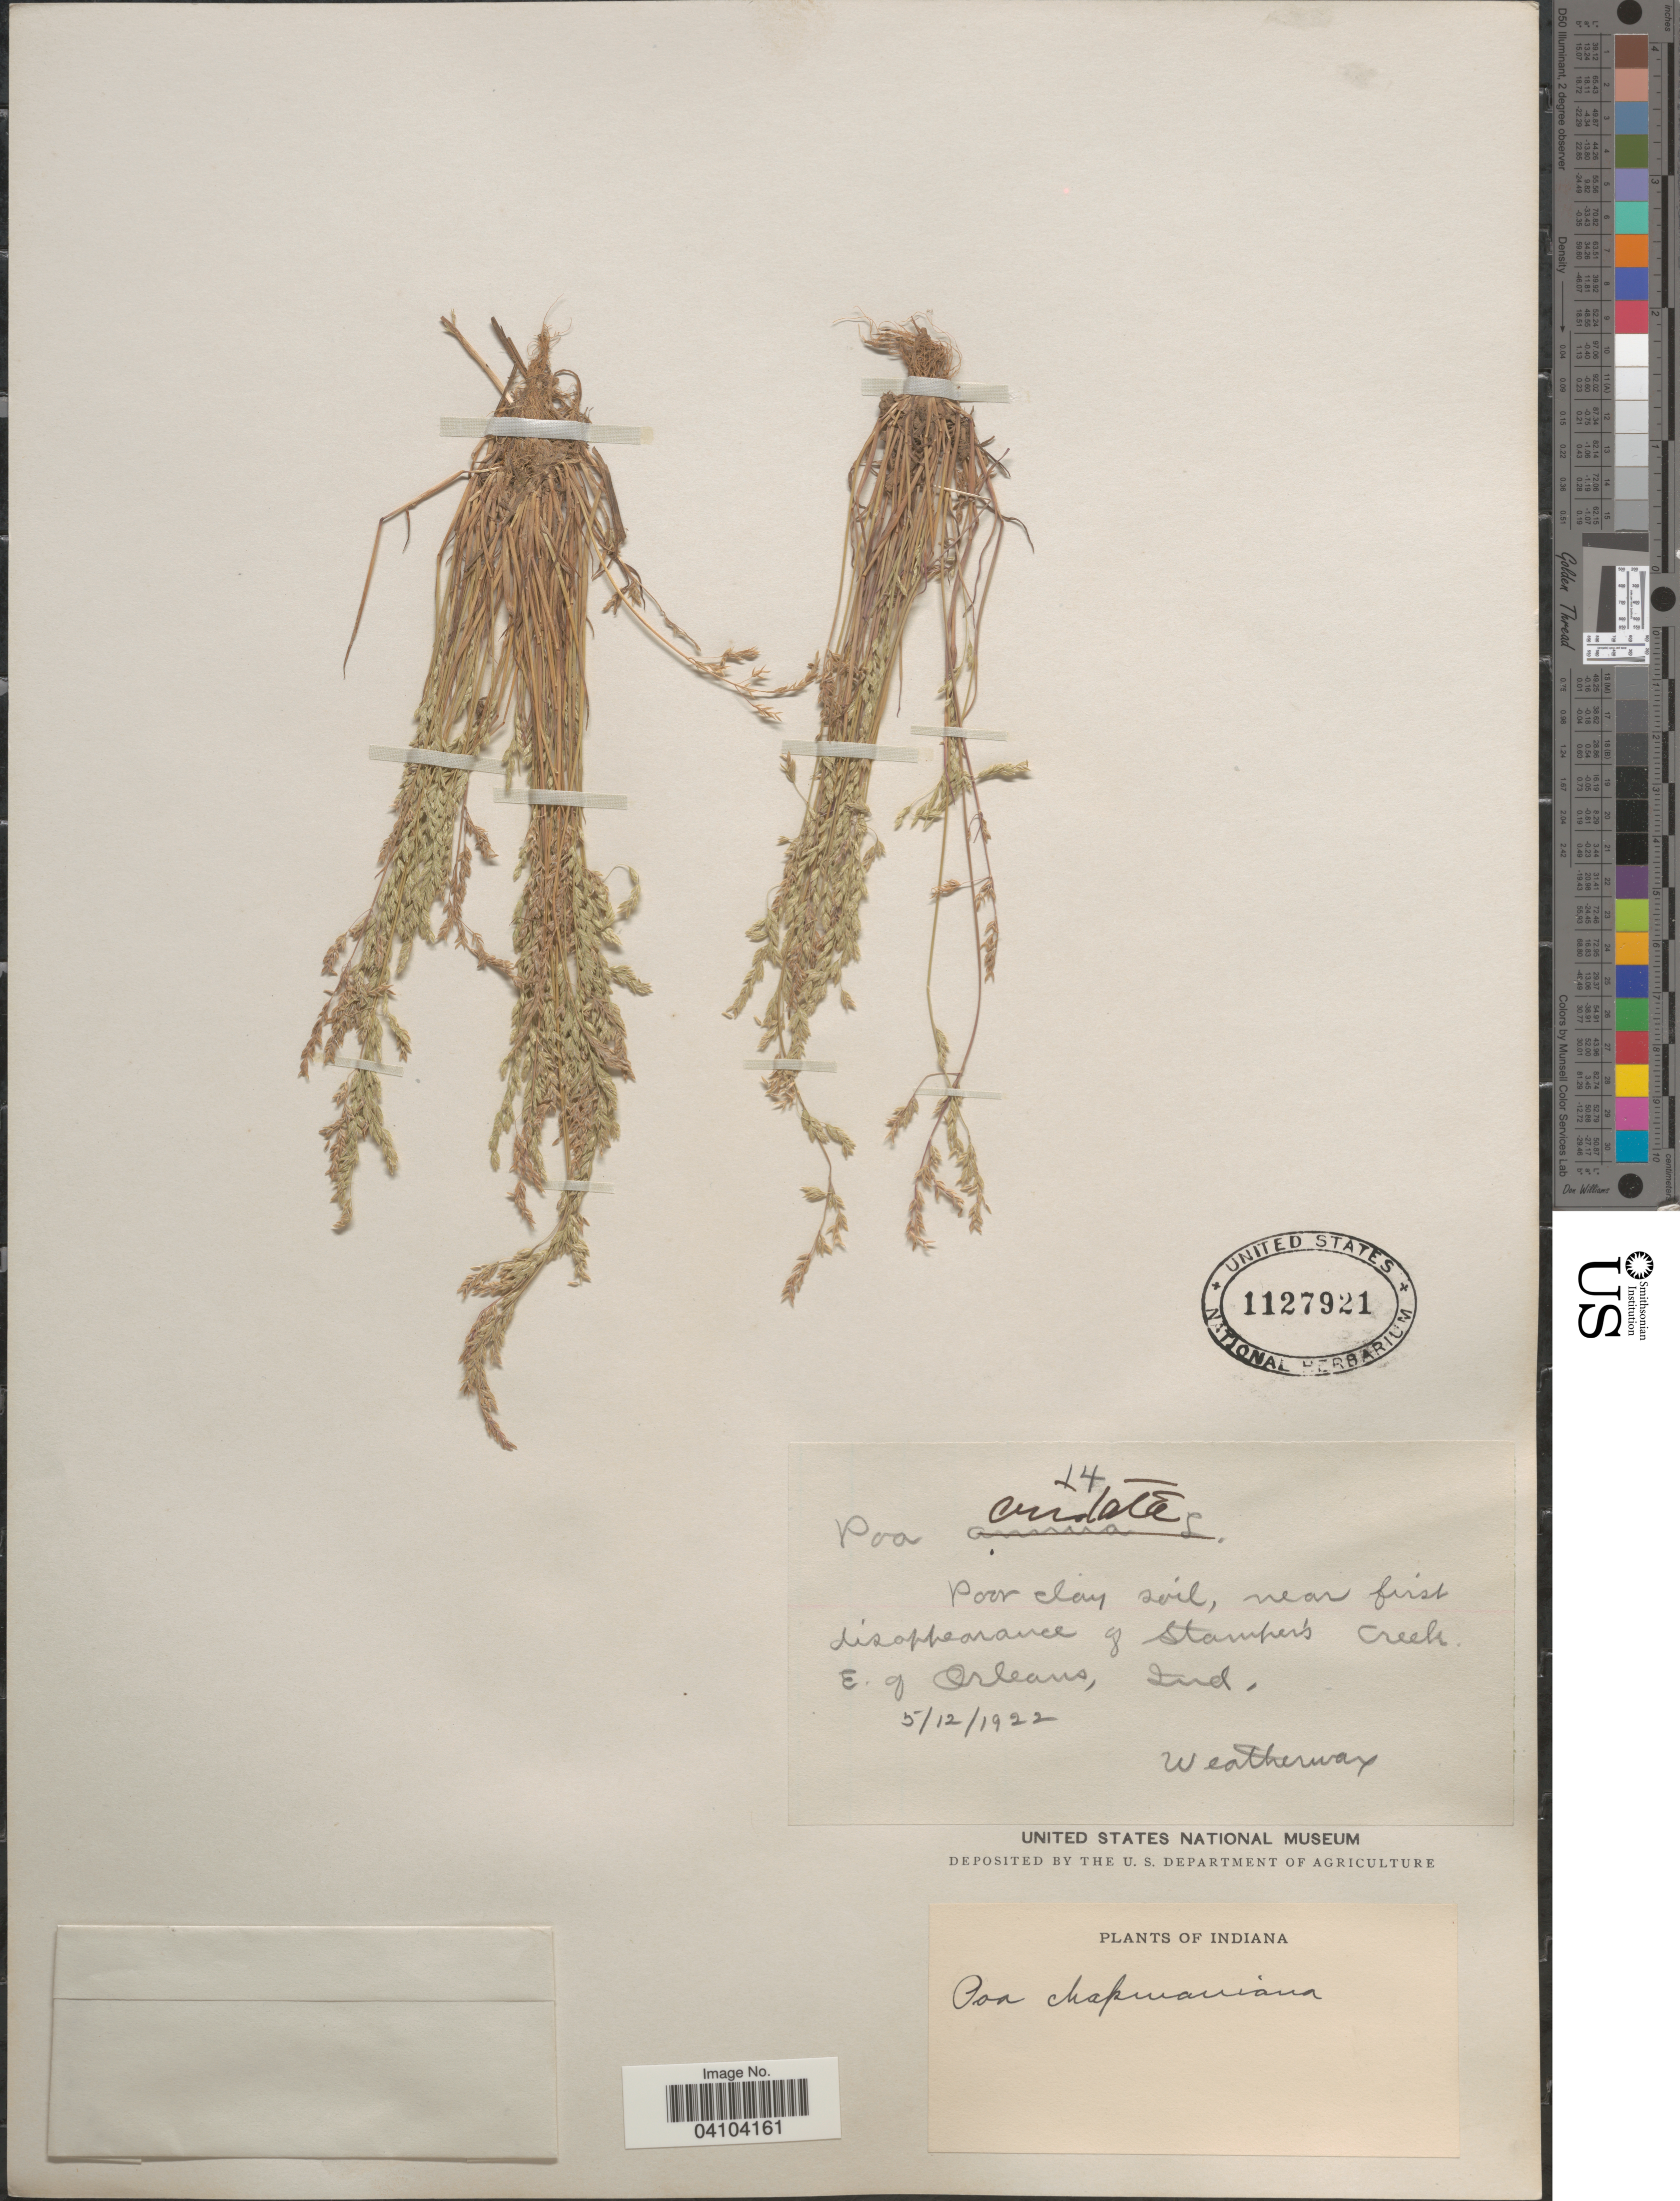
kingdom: Plantae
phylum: Tracheophyta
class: Liliopsida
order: Poales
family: Poaceae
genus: Poa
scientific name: Poa chapmaniana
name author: Scribn.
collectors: -. Weatherwax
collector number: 14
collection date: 1922-05-12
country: United States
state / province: Indiana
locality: Poor clay soil, near first disappearance of Stampers Creek. E. of Orleans.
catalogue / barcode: US 1127921